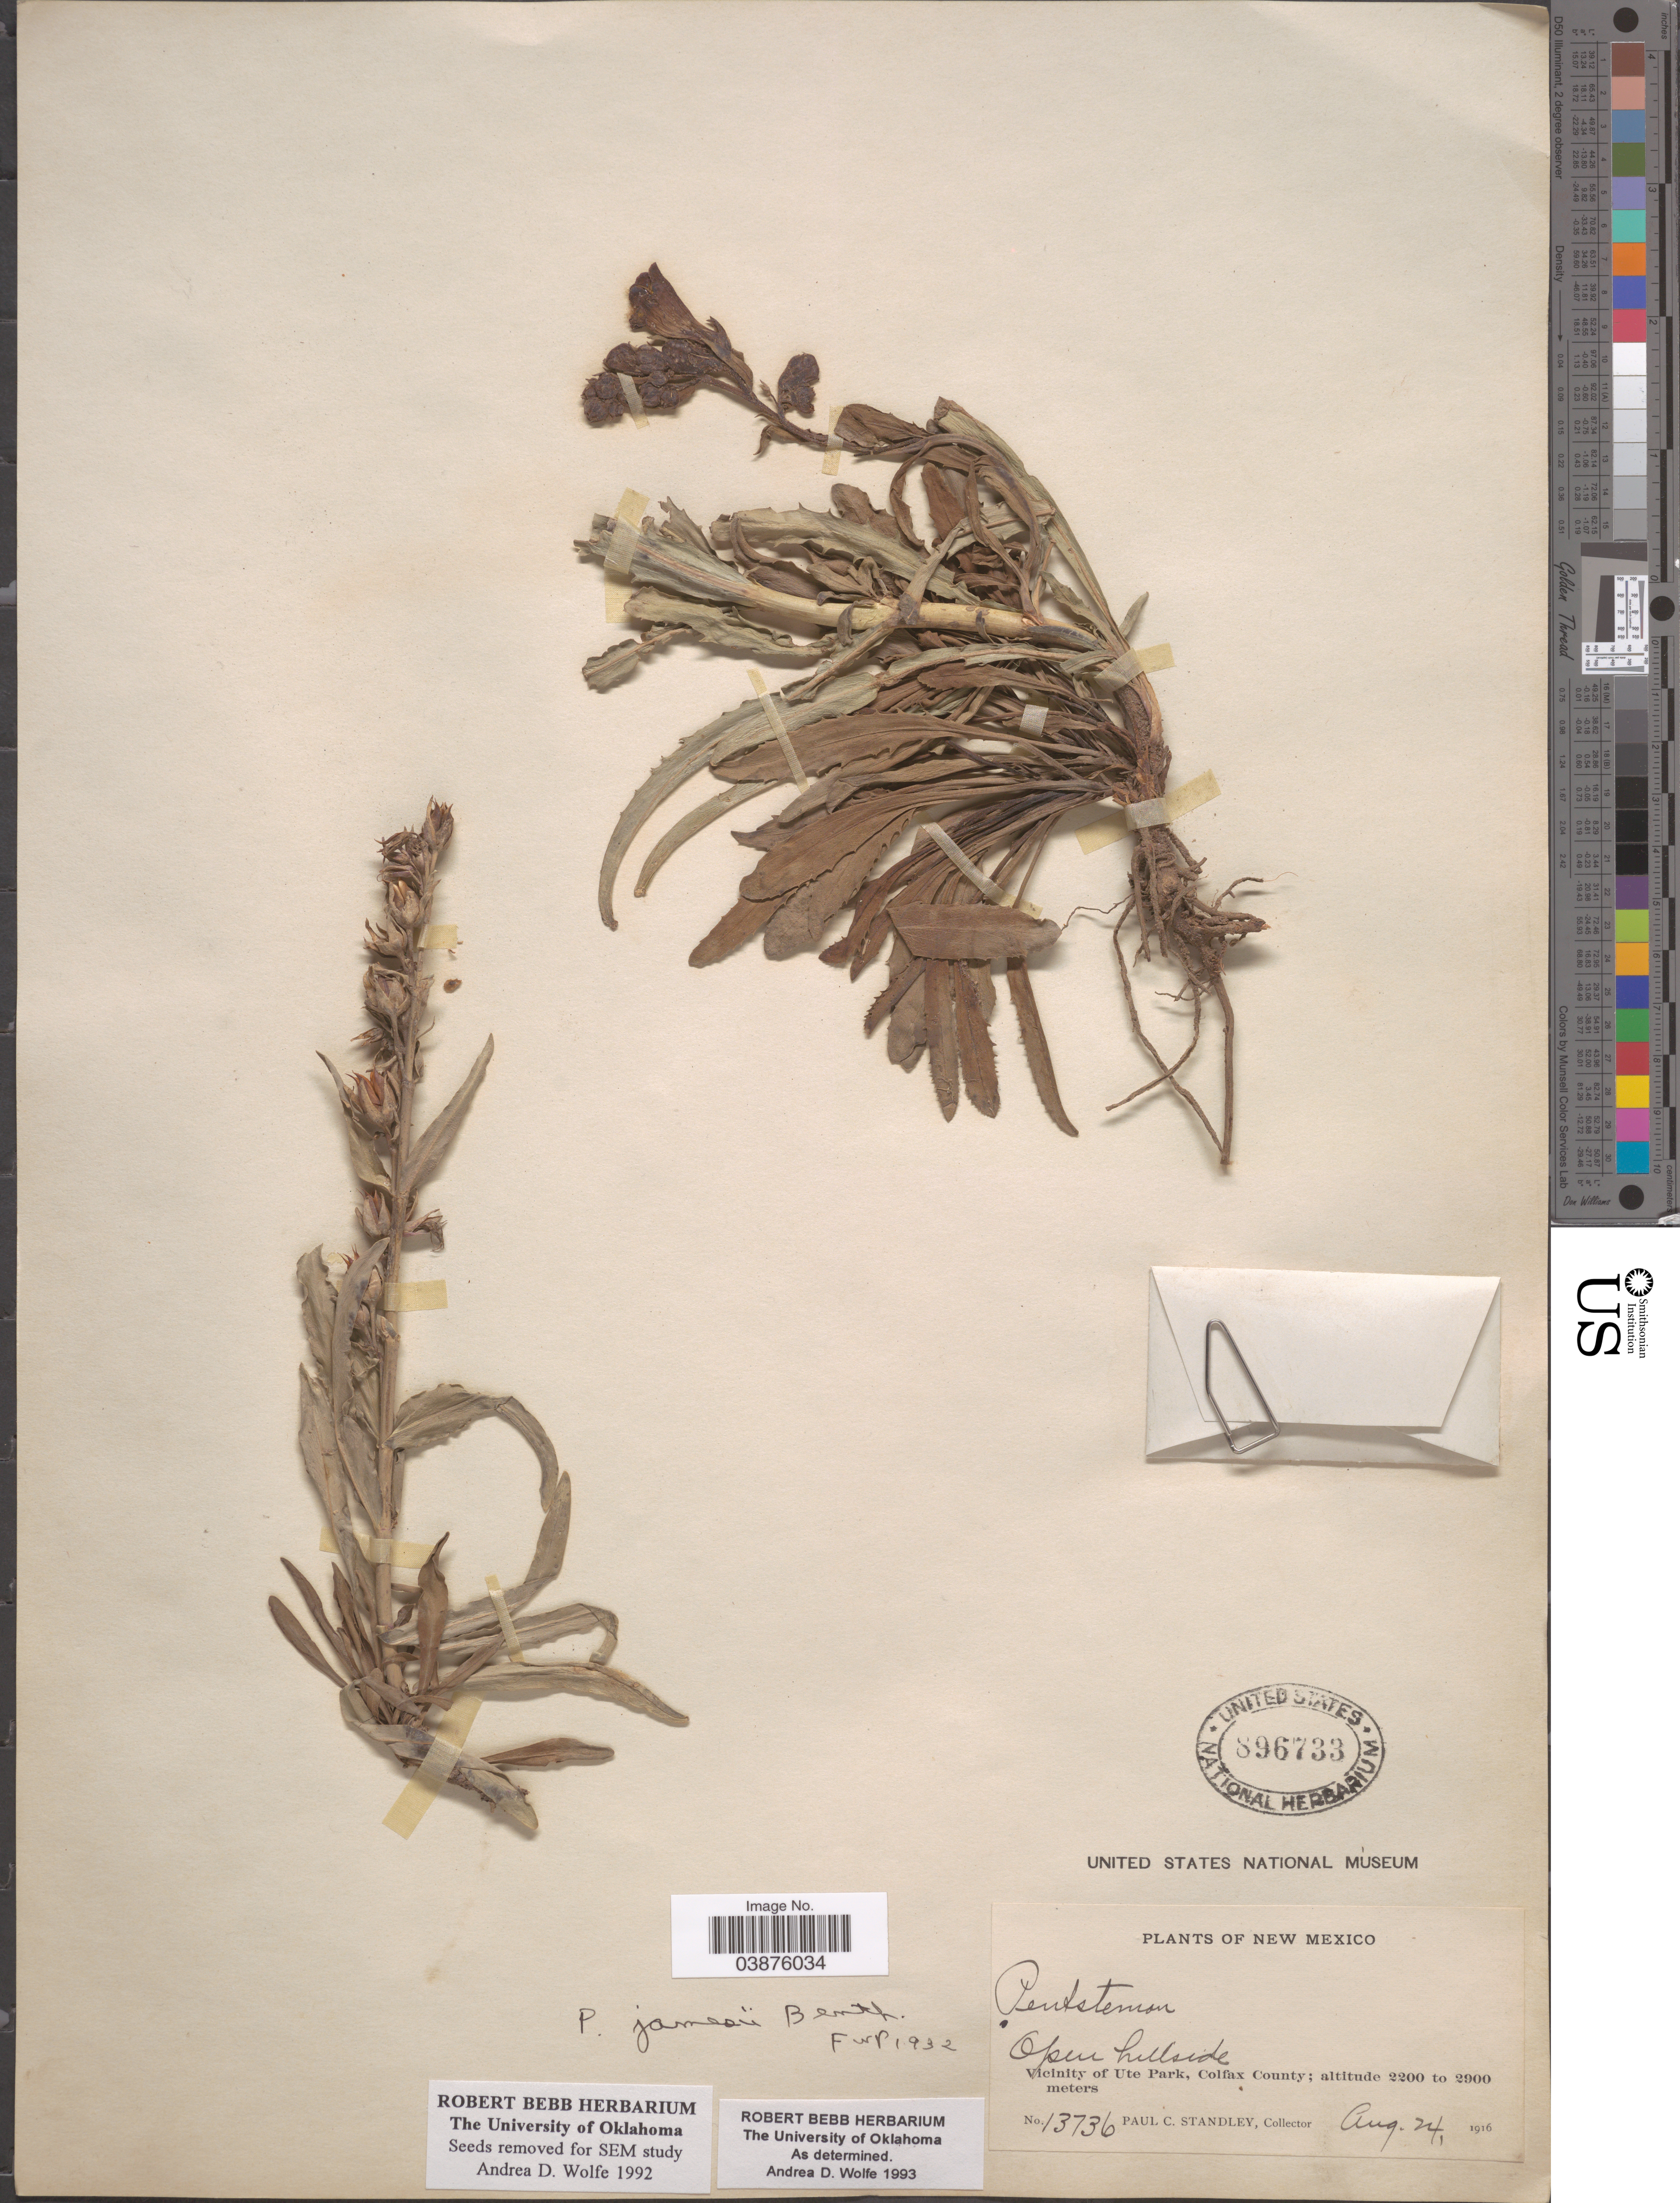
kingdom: Plantae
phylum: Tracheophyta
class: Magnoliopsida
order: Lamiales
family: Plantaginaceae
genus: Penstemon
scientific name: Penstemon jamesii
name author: Benth.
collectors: P. C. Standley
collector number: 13736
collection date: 1916-08-24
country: United States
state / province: New Mexico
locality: Vicinity of Ute Park, Colfax County.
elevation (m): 2200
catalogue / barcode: US 896733